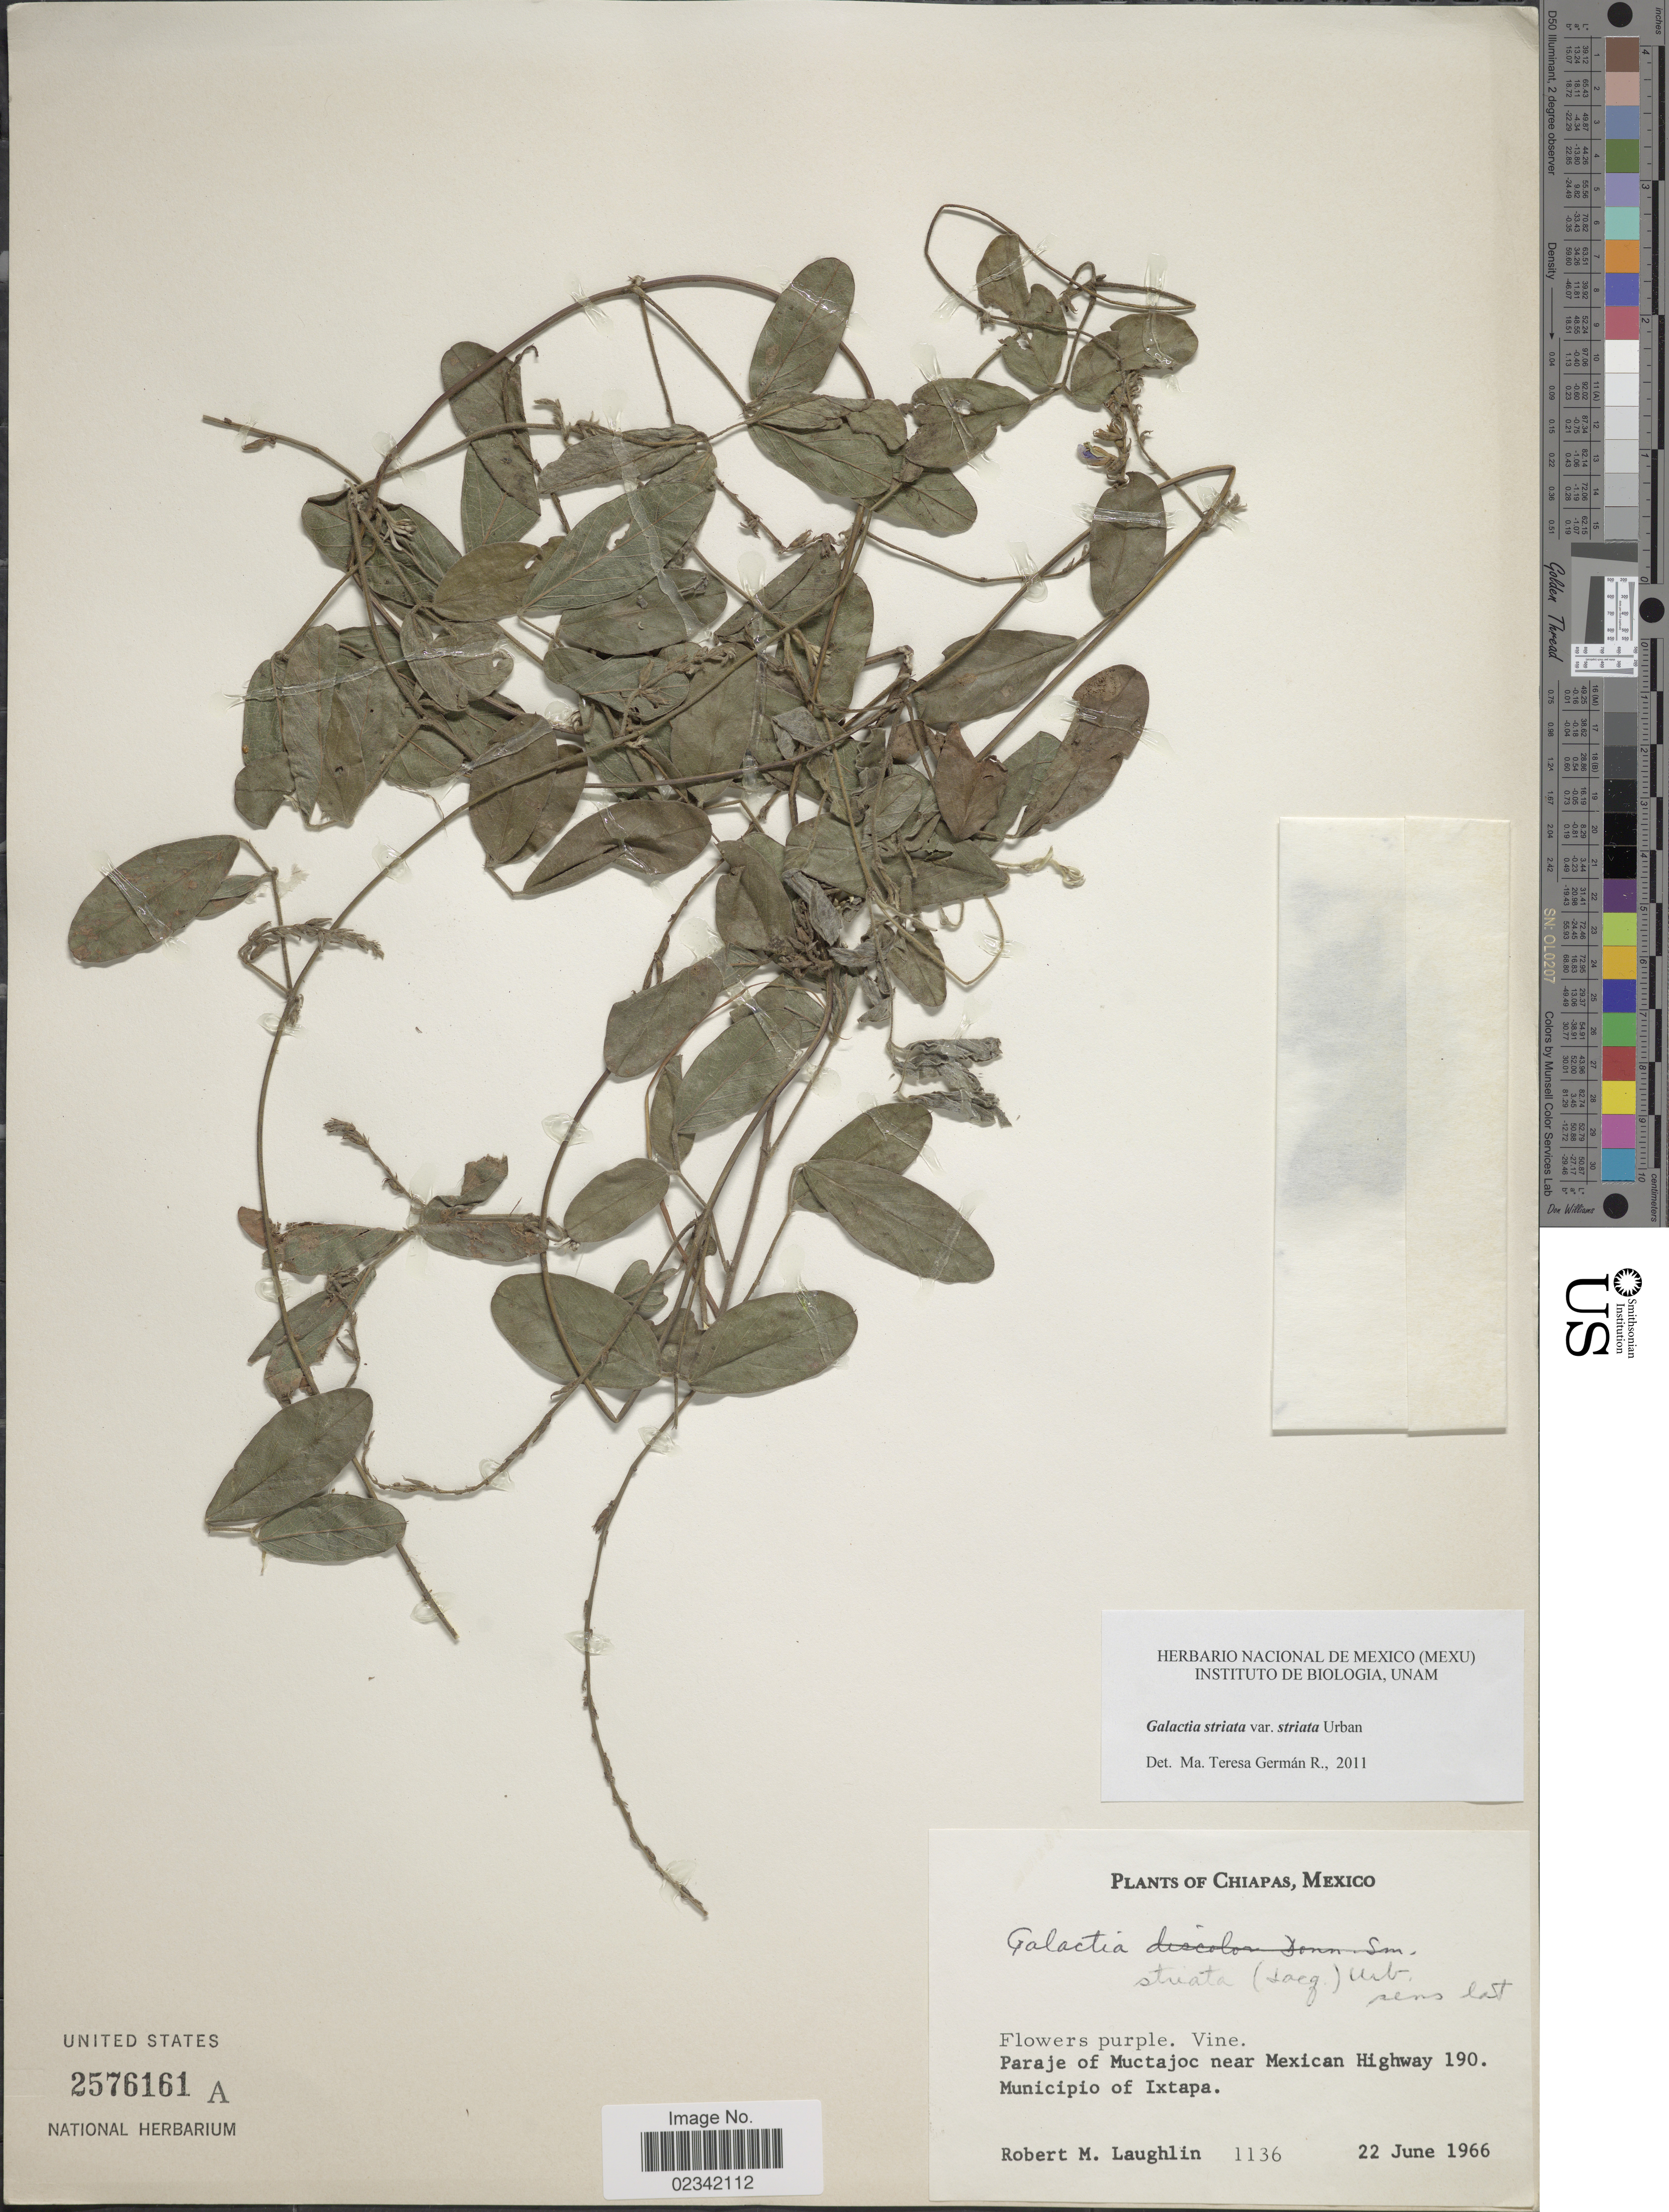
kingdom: Plantae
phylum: Tracheophyta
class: Magnoliopsida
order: Fabales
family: Fabaceae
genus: Galactia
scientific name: Galactia striata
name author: (Jacq.) Urb.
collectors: R. M. Laughlin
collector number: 1136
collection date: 1966-06-22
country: Mexico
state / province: Chiapas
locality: Paraje of Muctajoc near Mexican Highway 190, Municipio of Ixtapa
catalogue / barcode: US 2576161A